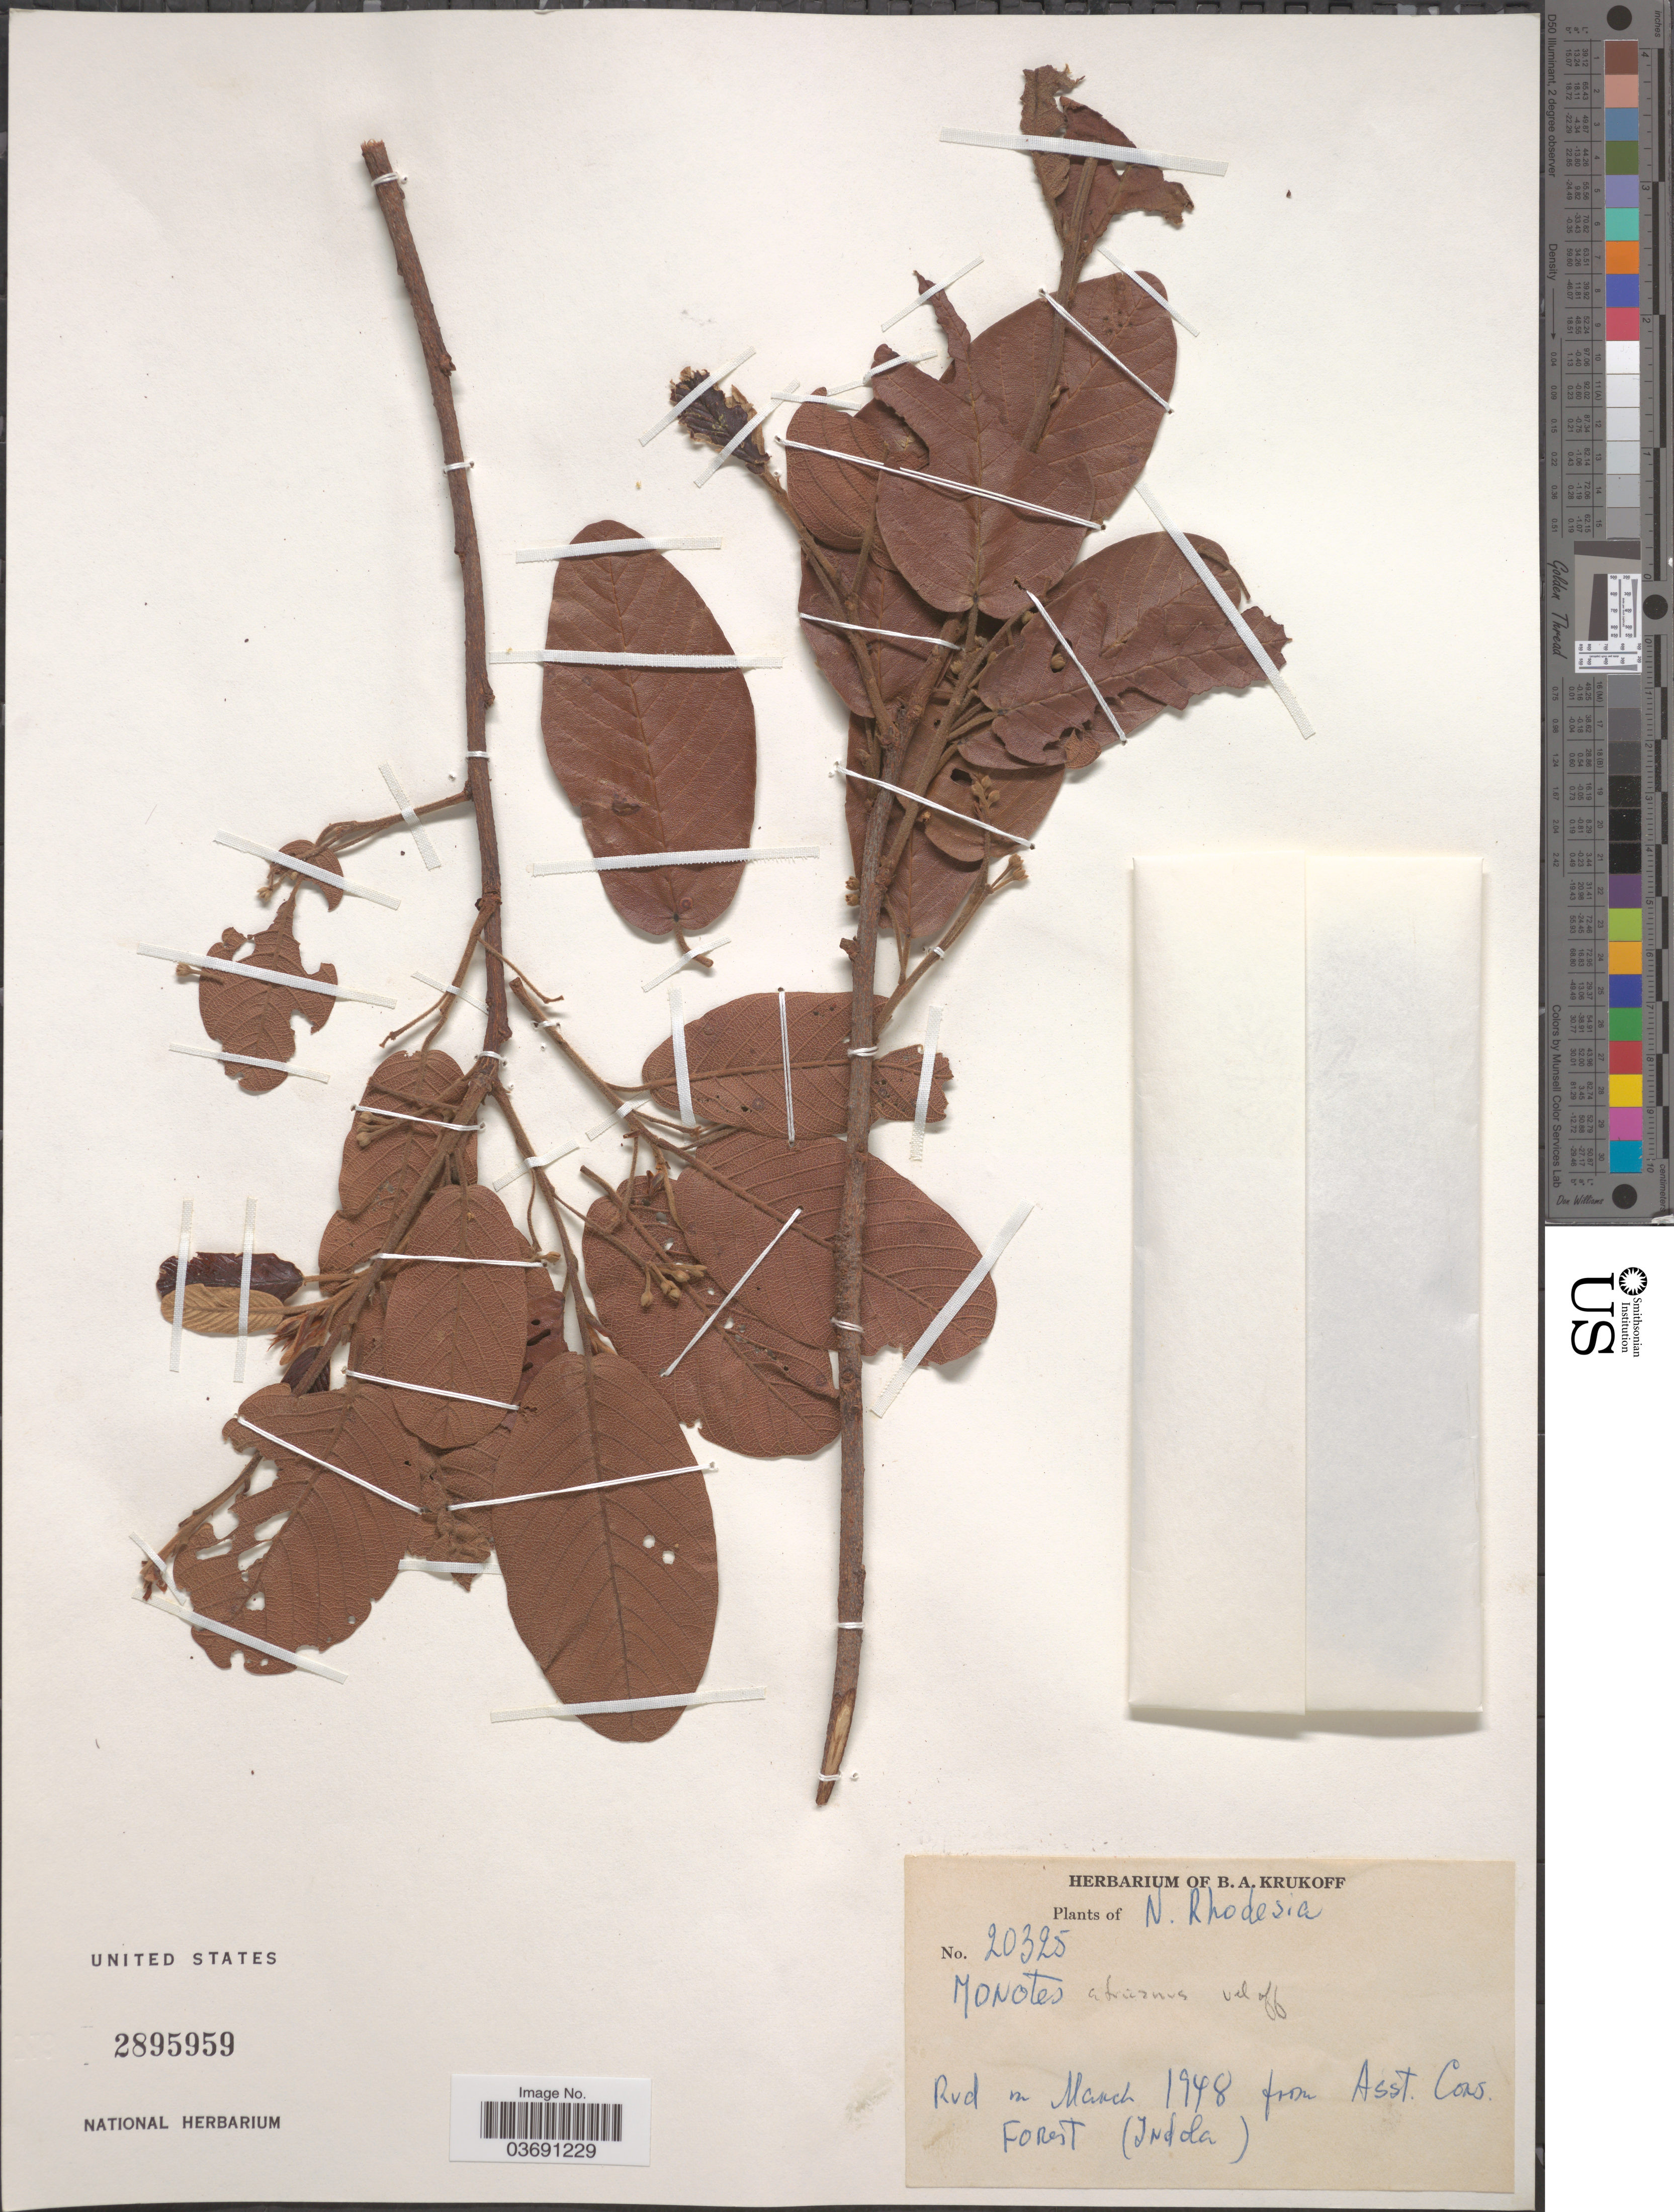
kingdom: Plantae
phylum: Tracheophyta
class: Magnoliopsida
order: Malvales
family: Dipterocarpaceae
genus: Monotes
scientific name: Monotes sp.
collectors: ex herb. B. A. Krukoff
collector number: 20325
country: Zimbabwe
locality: N. Rhodesia.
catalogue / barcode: US 2895959